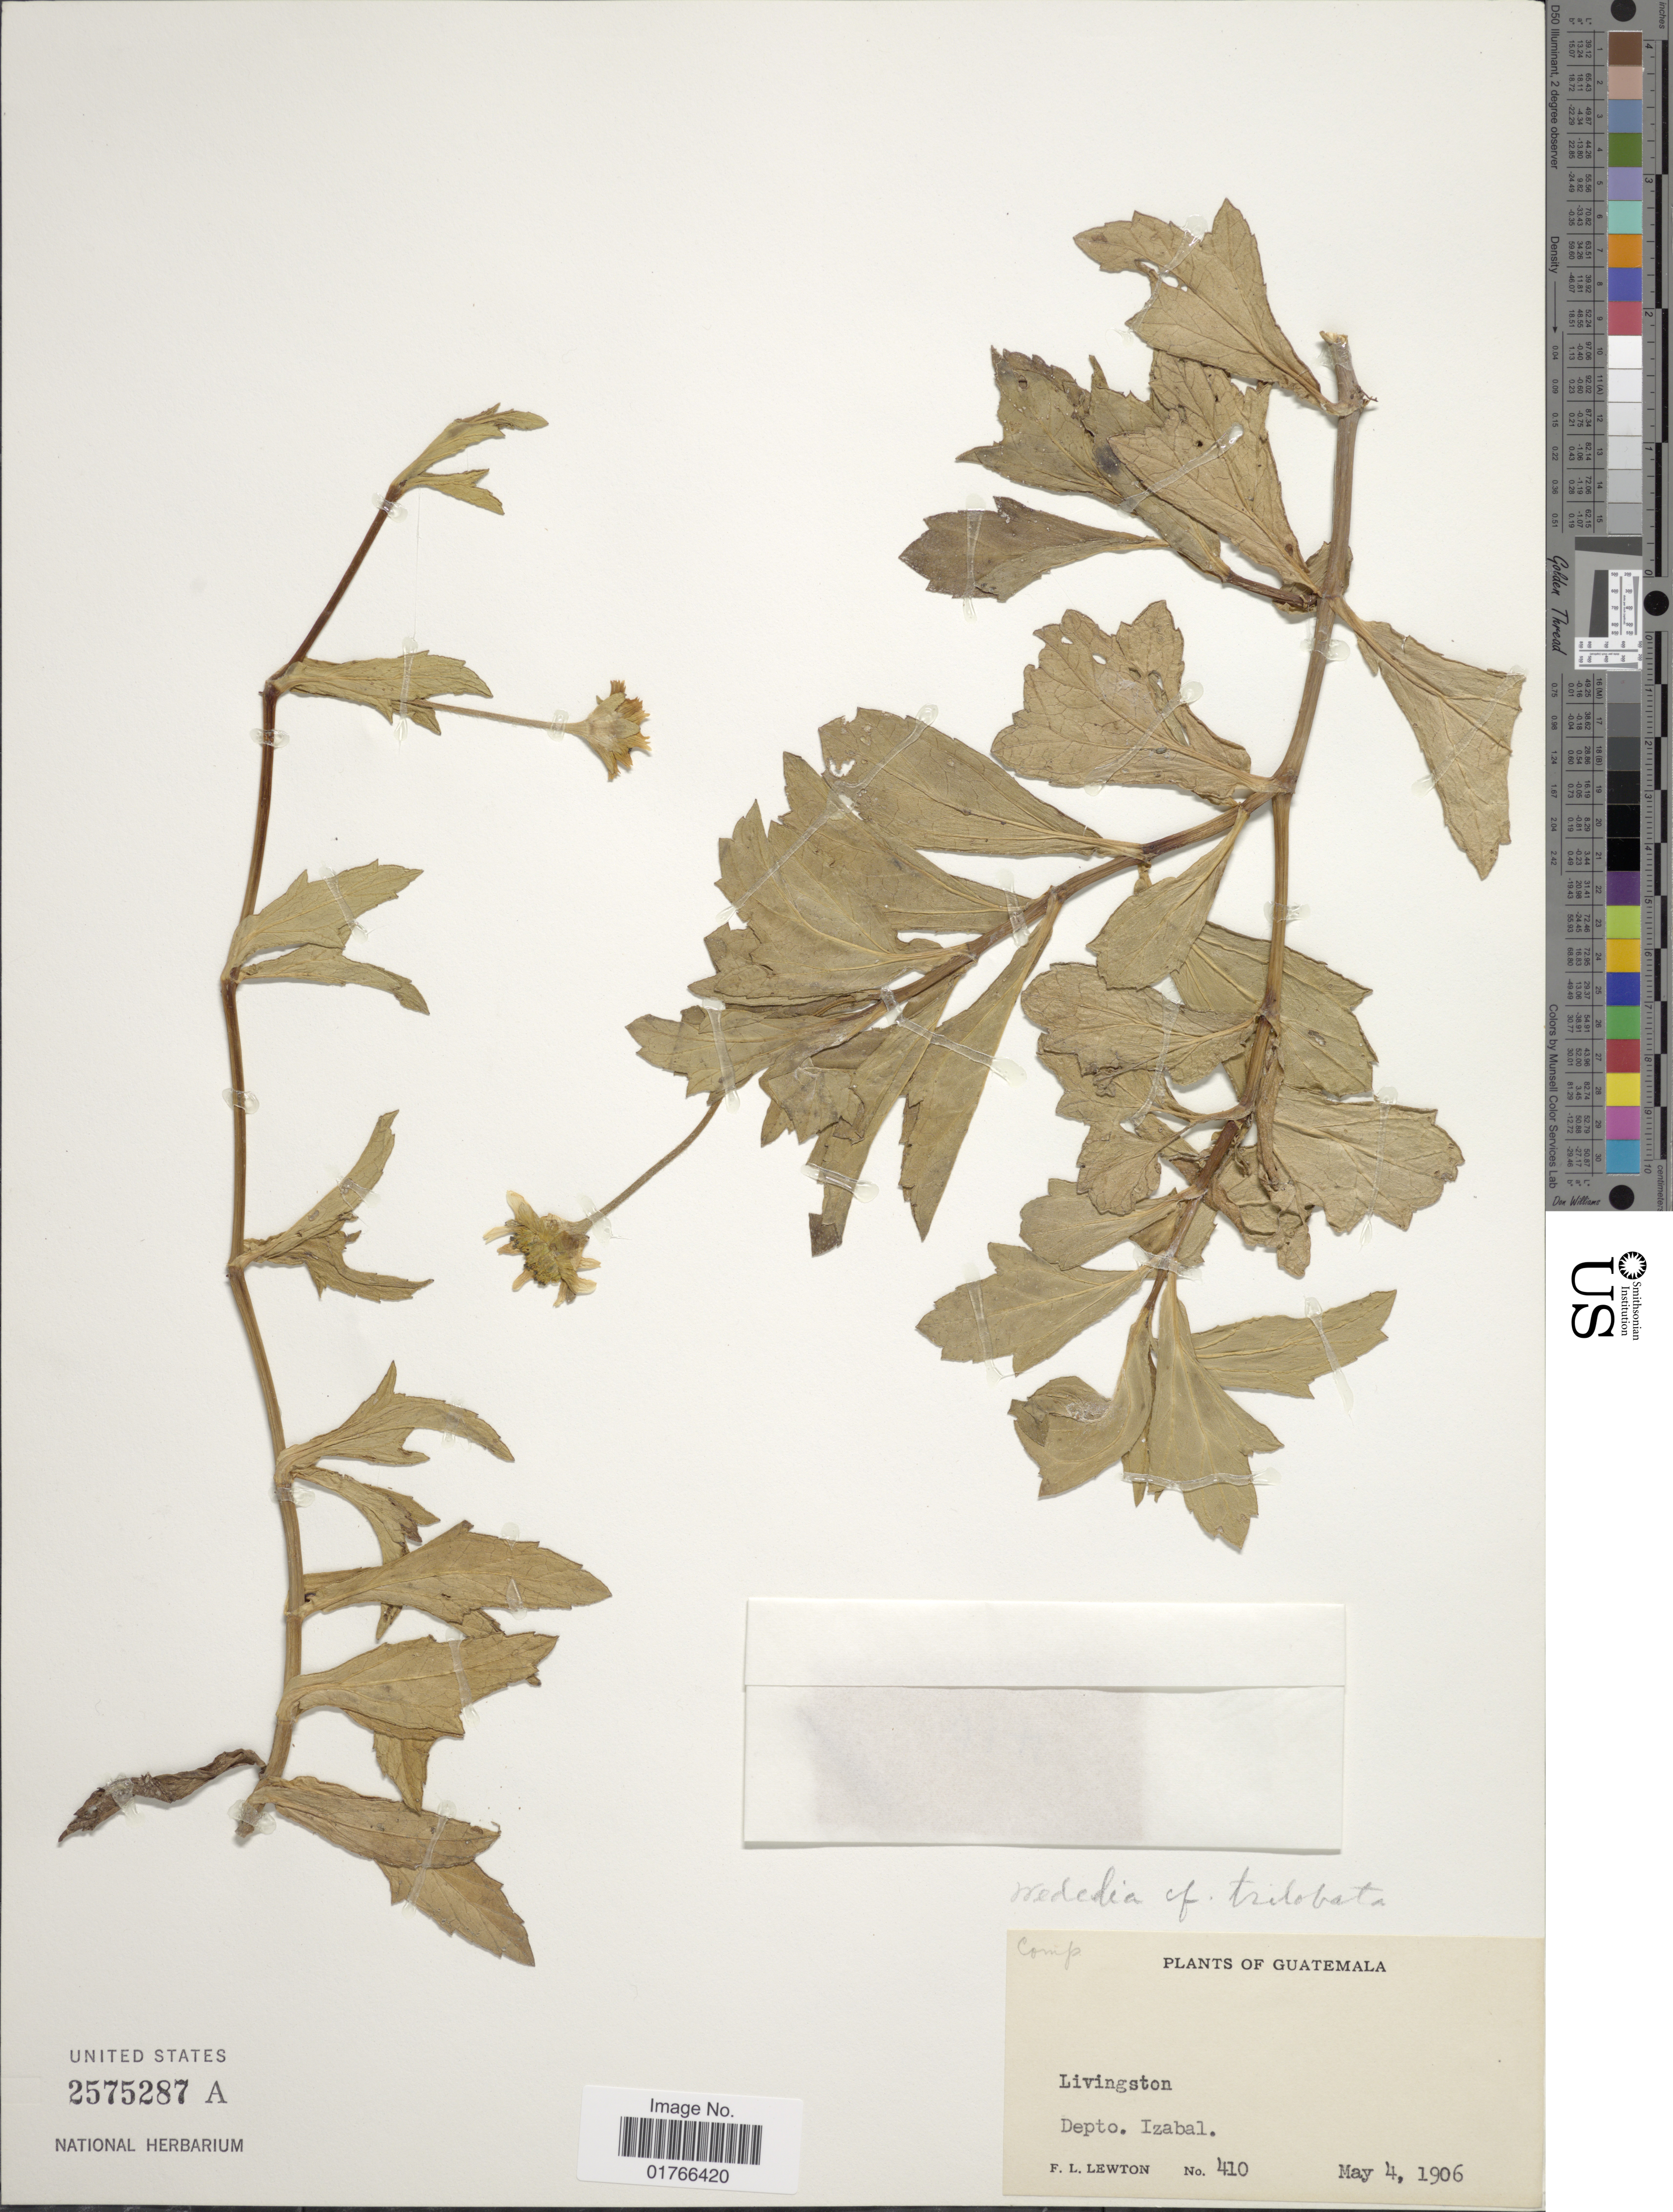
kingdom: Plantae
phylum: Tracheophyta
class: Magnoliopsida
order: Asterales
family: Asteraceae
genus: Sphagneticola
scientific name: Sphagneticola trilobata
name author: (L.) Pruski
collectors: F. L. Lewton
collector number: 410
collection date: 1906-05-04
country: Guatemala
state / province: Izabal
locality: Livingston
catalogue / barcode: US 2575287A